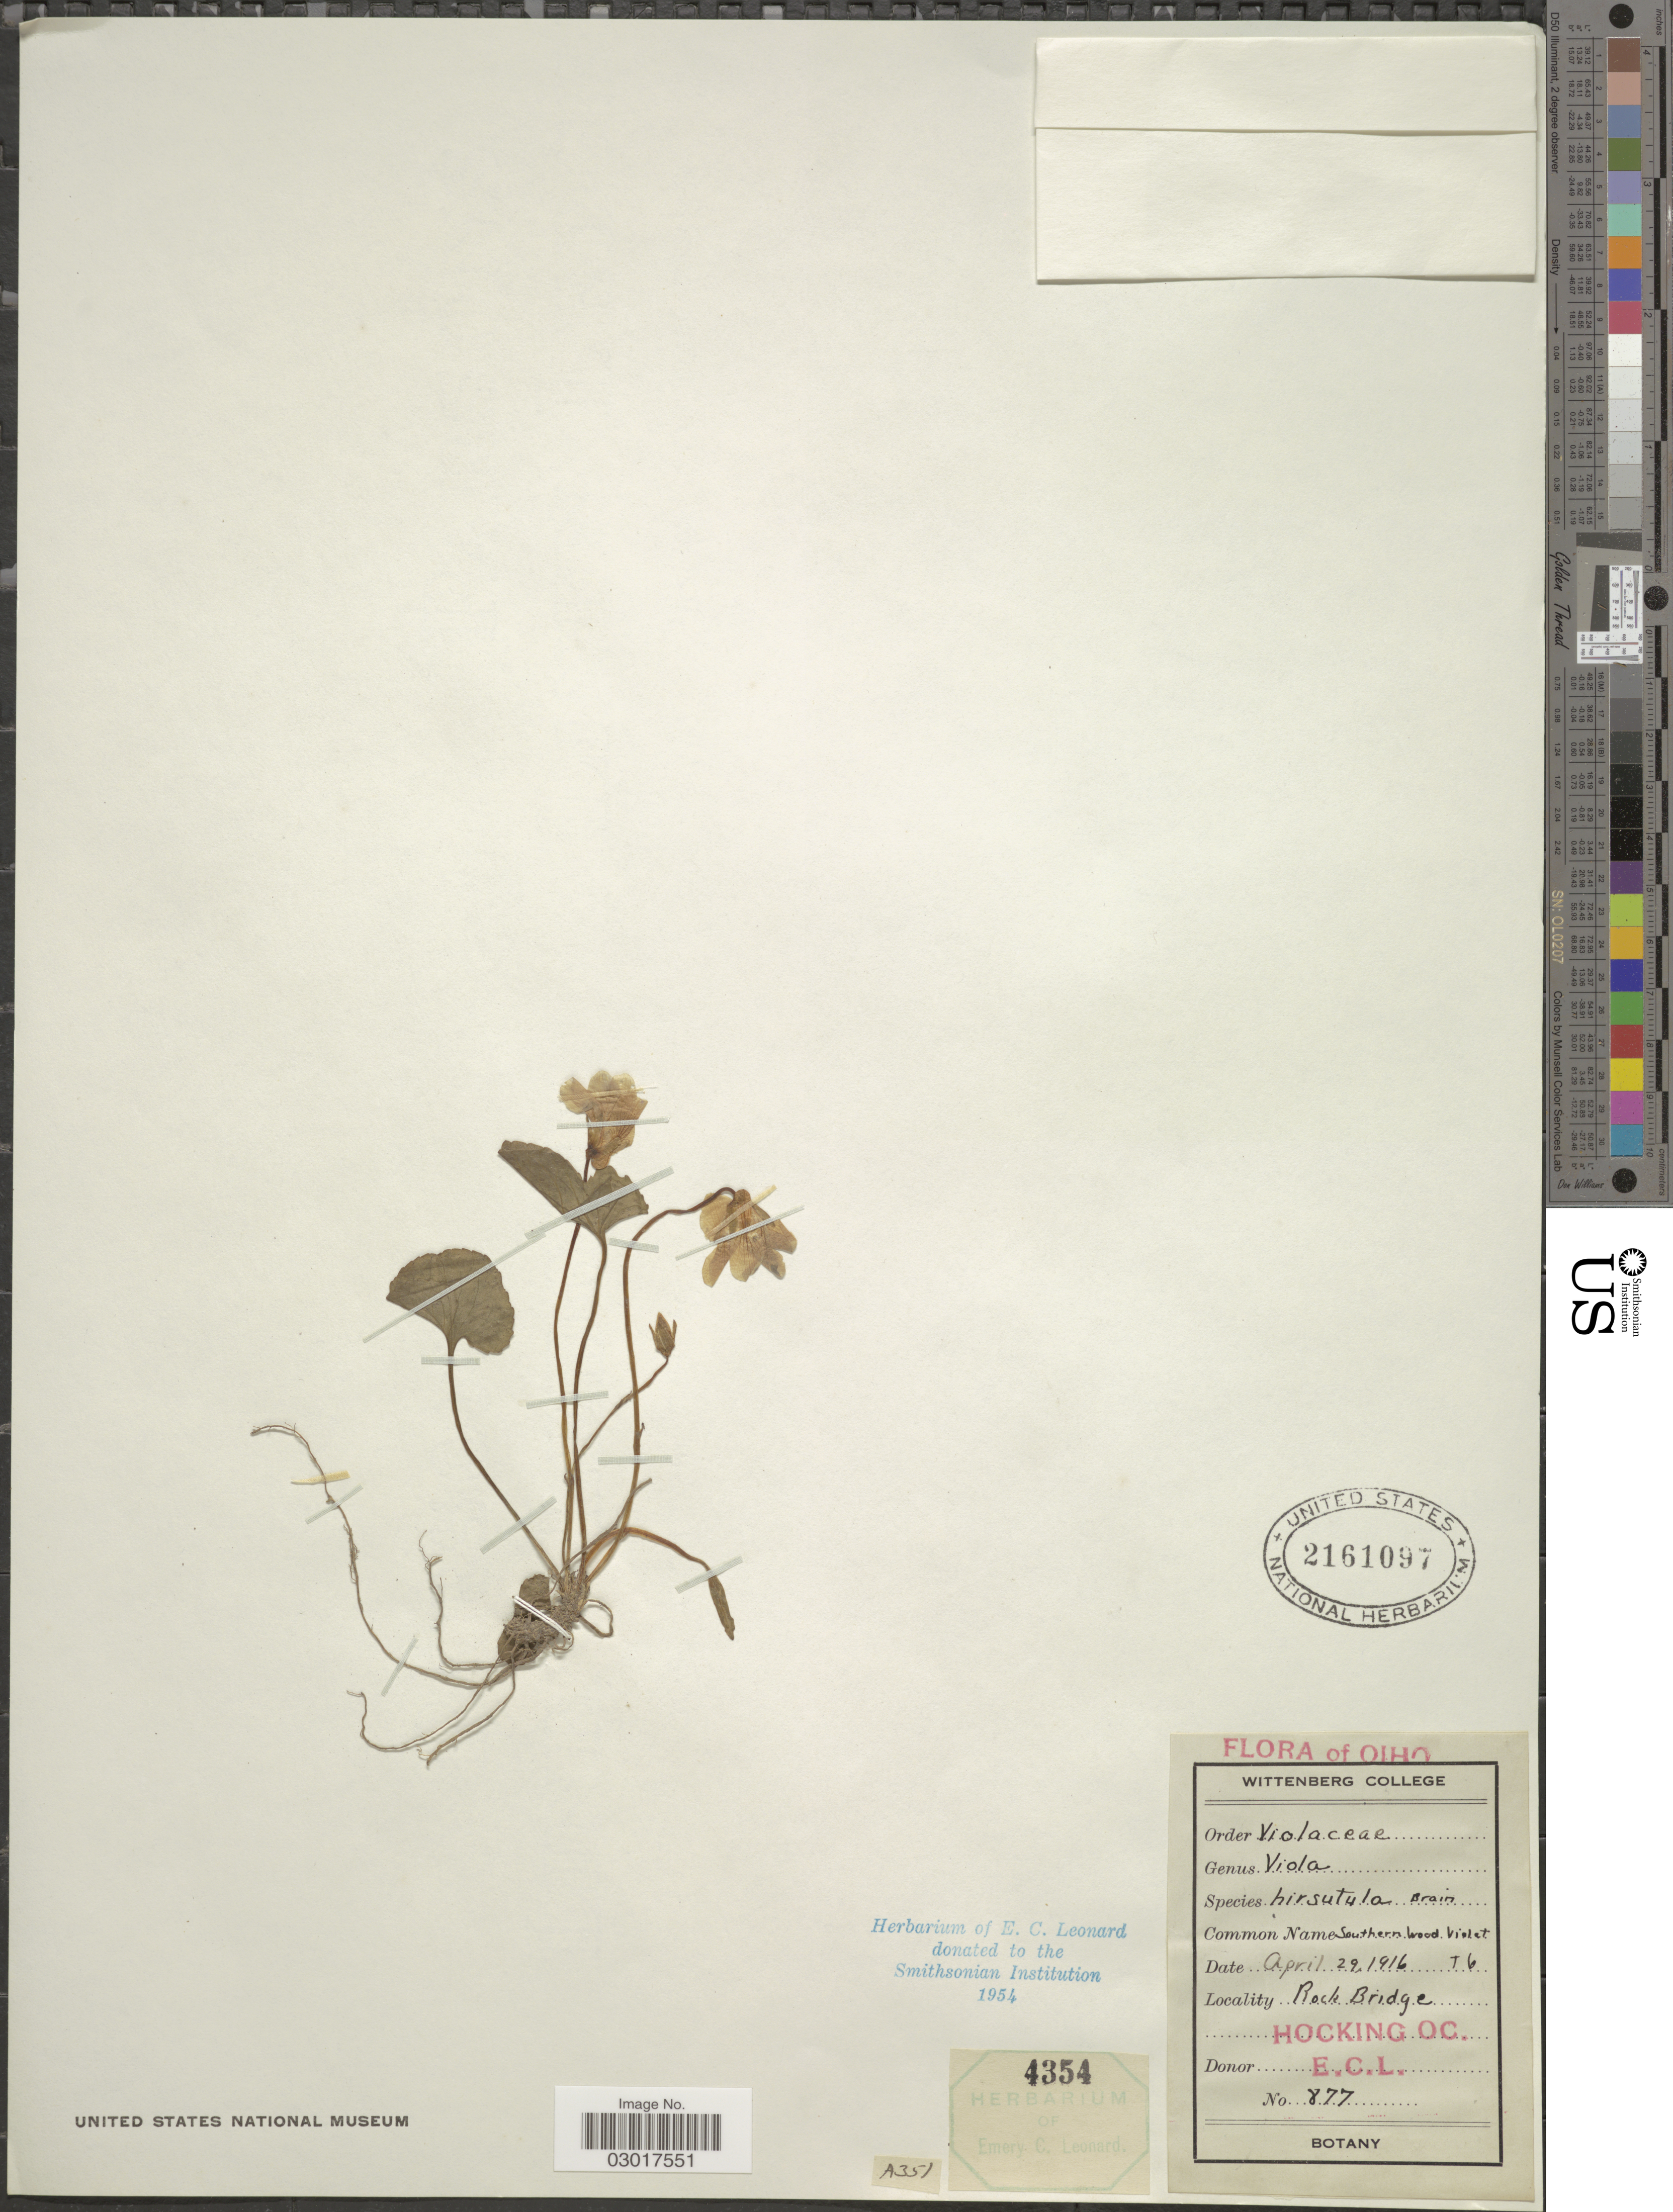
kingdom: Plantae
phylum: Tracheophyta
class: Magnoliopsida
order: Malpighiales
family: Violaceae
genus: Viola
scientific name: Viola triloba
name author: Schwein.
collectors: E. C. Leonard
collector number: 877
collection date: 1916-04-29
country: United States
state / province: Ohio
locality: Rock Bridge, Hocking Oc.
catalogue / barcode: US 2161097